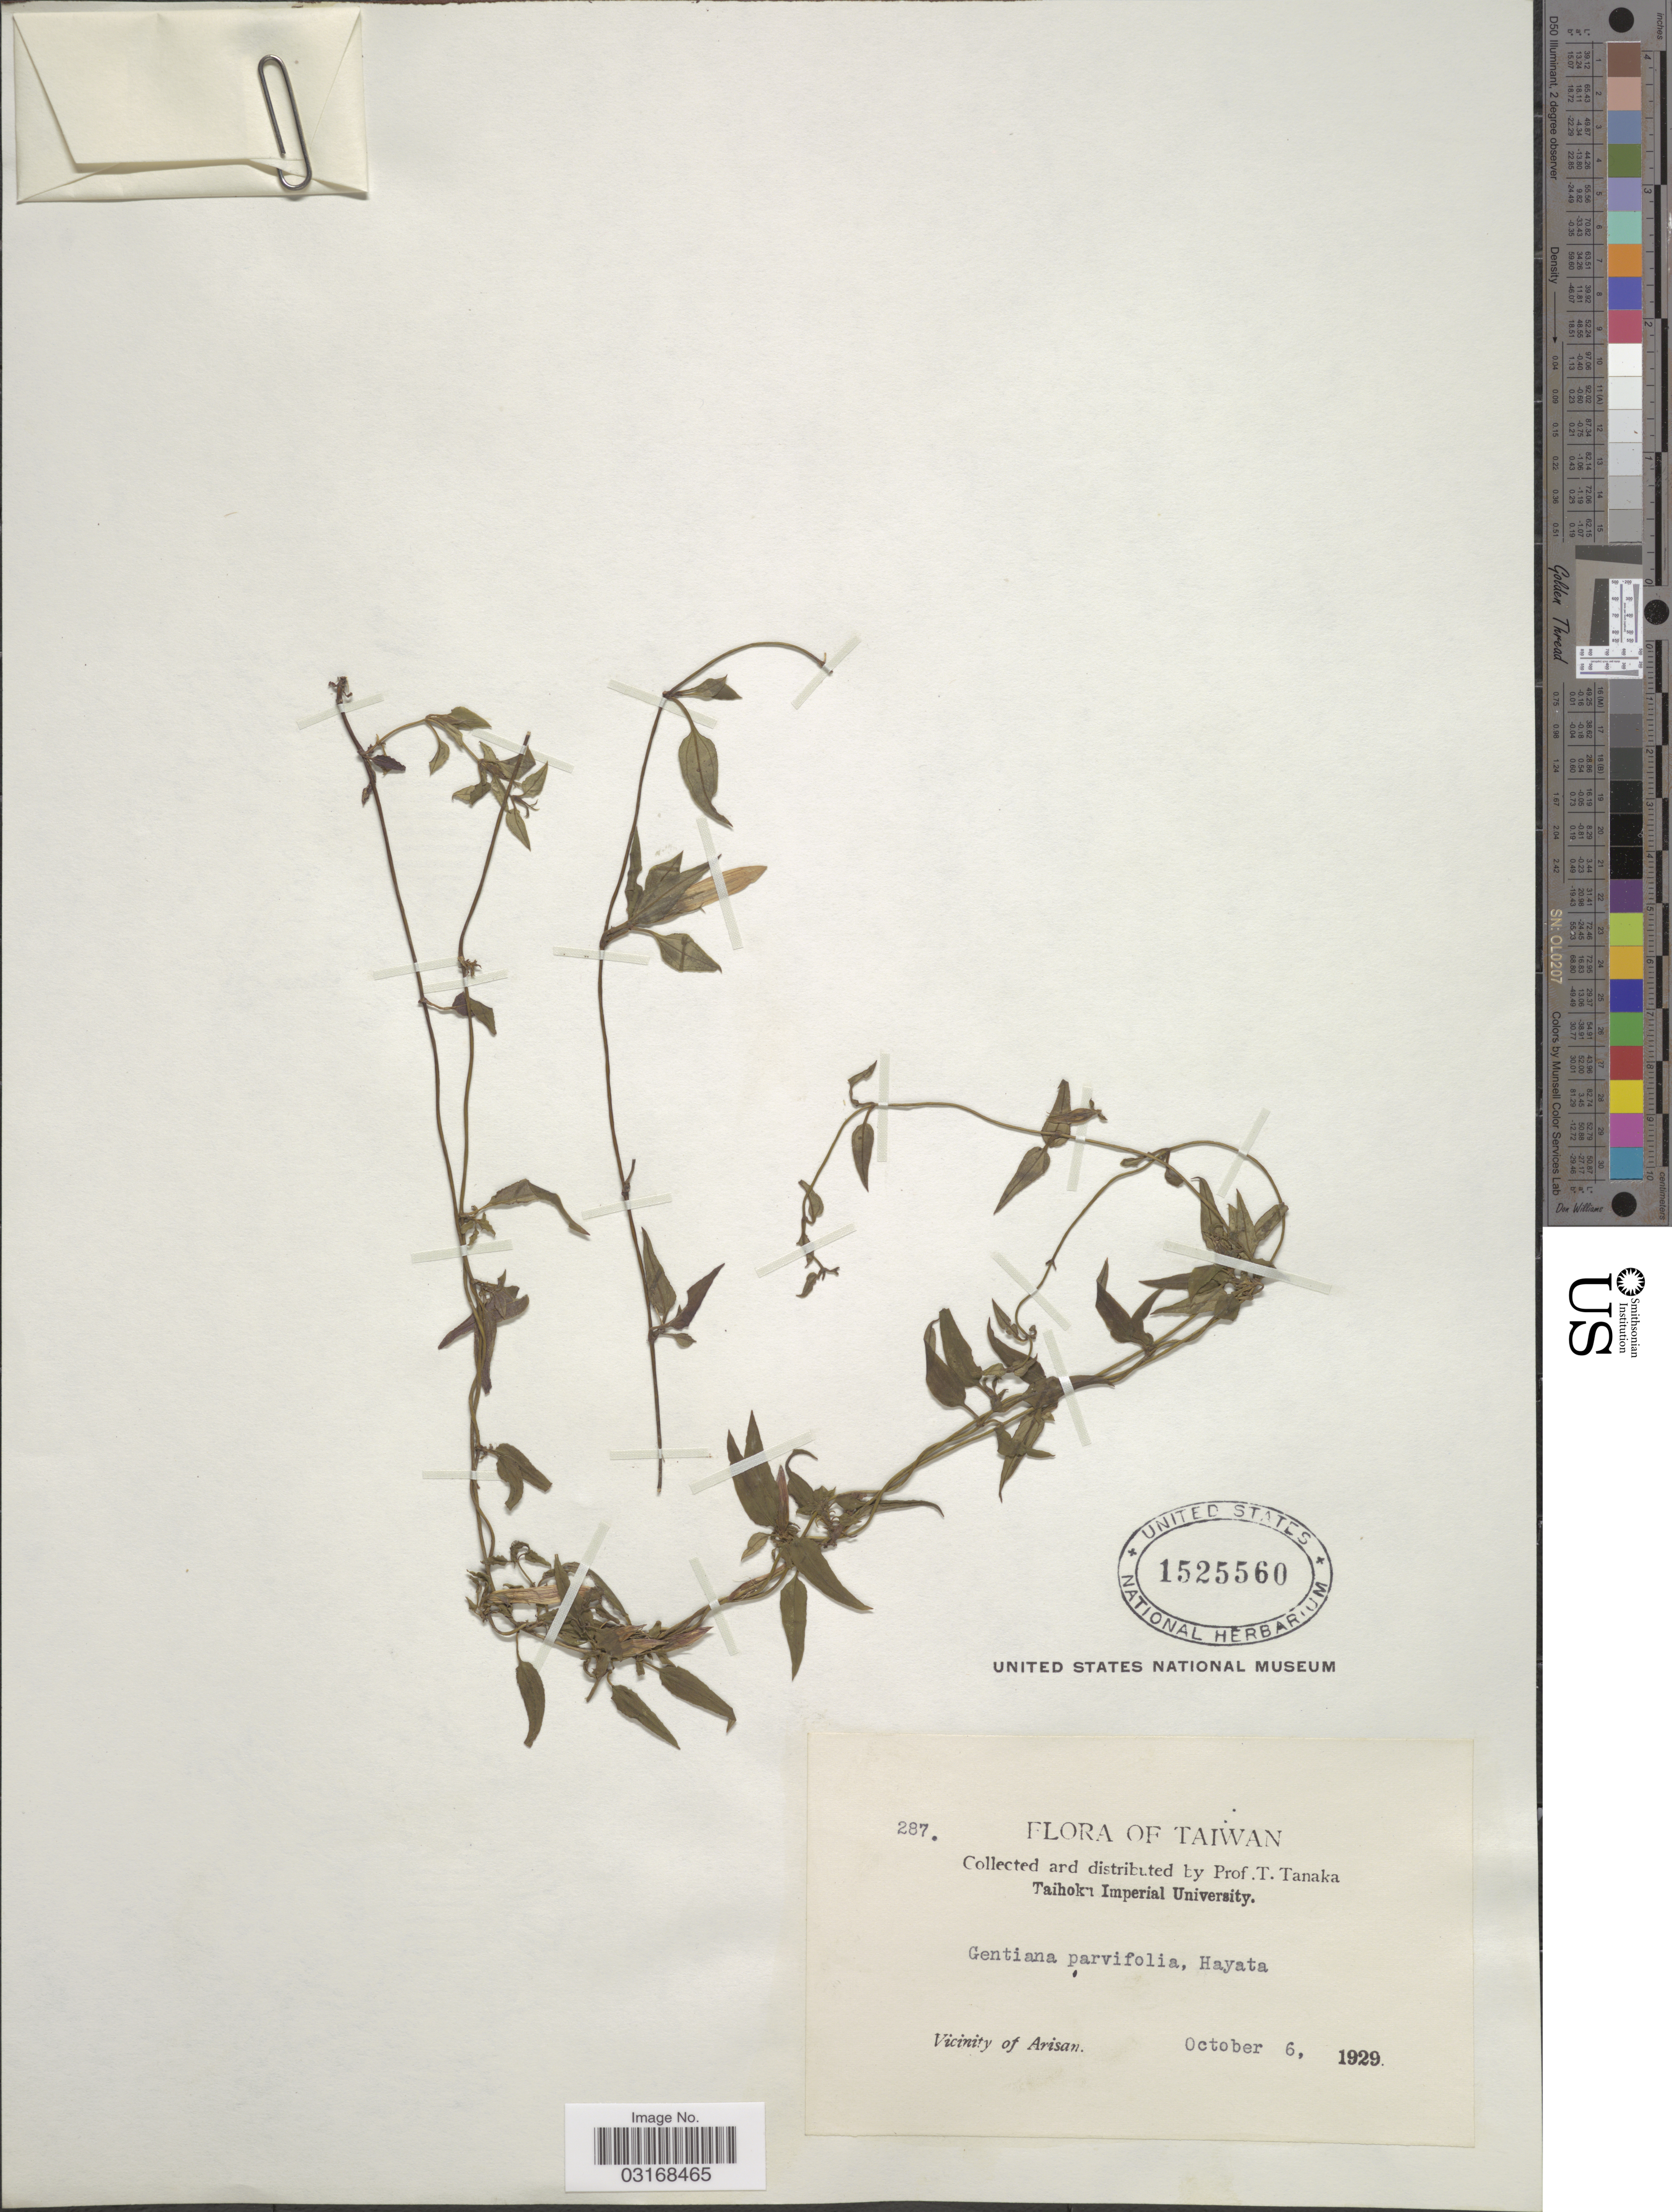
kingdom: Plantae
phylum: Tracheophyta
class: Magnoliopsida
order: Gentianales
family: Gentianaceae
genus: Crawfurdia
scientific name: Crawfurdia parvifolia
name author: (Hayata) Hayata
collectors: T. Tanaka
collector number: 287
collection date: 1929-10-06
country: Taiwan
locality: Vicinity of Arisan.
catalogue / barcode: US 1525560